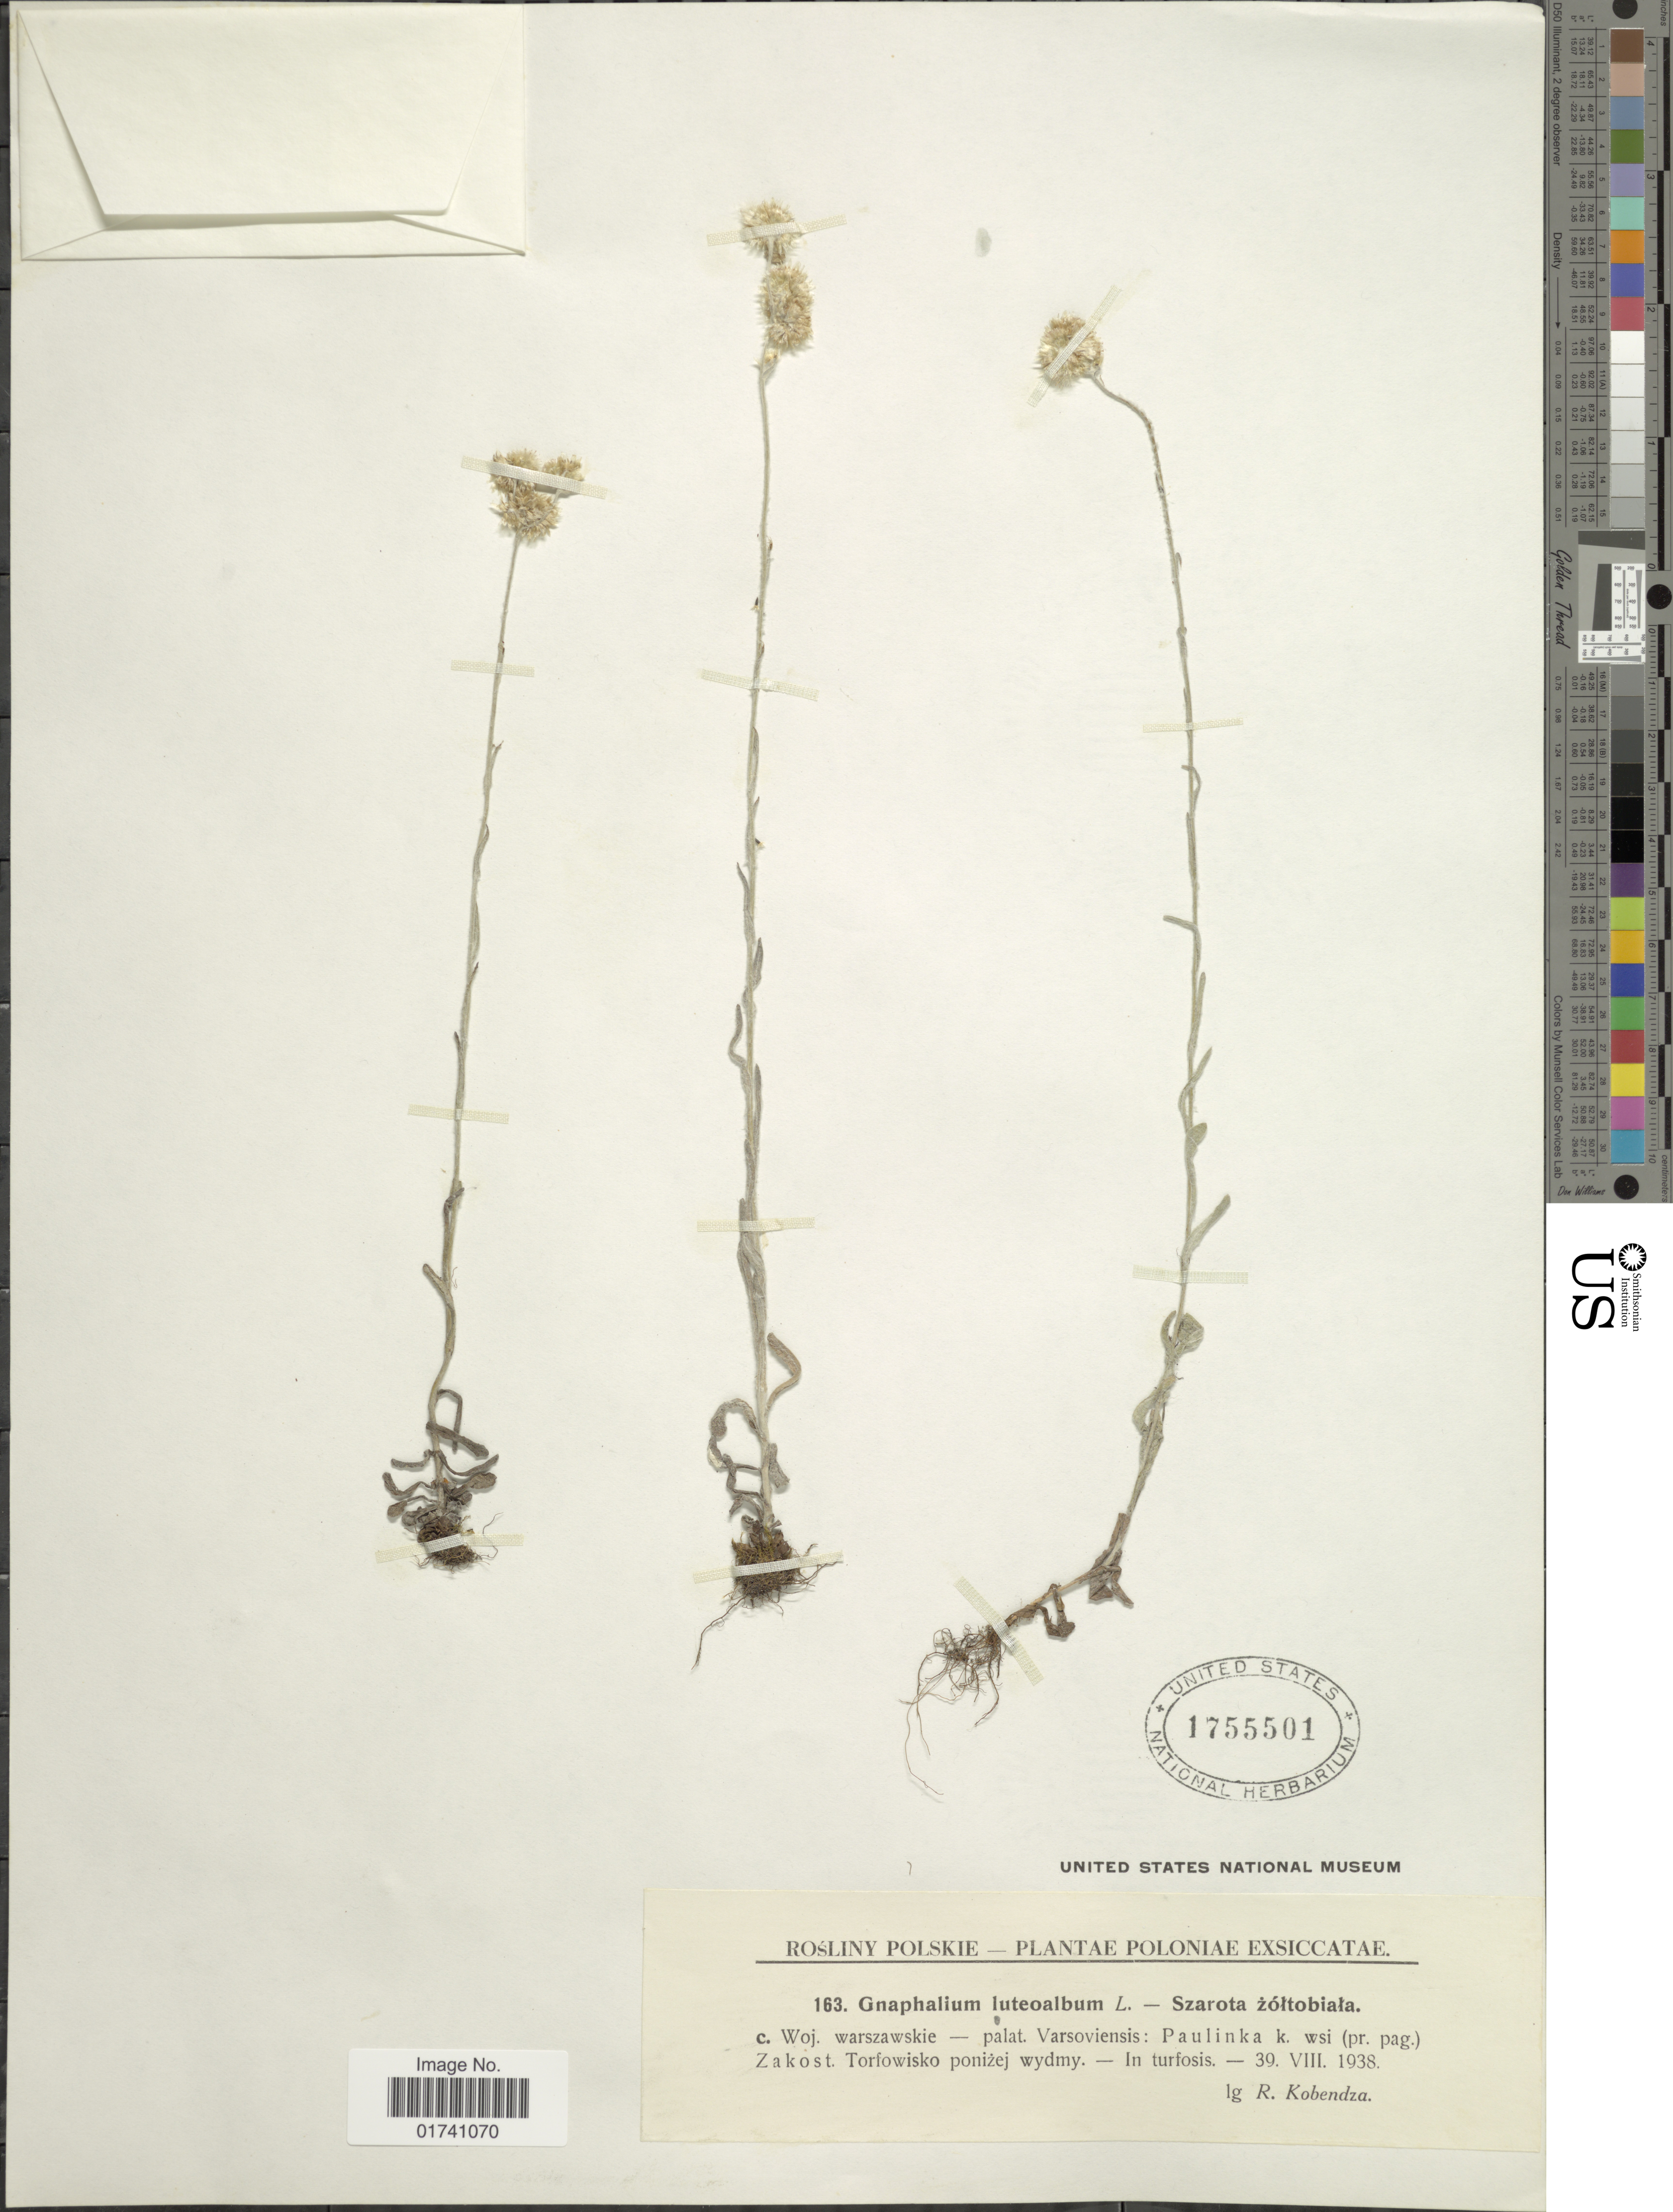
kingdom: Plantae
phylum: Tracheophyta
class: Magnoliopsida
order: Asterales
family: Asteraceae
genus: Laphangium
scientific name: Laphangium luteoalbum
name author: (L.) Tzvelev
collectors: R. Kobendza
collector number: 163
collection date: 1938-08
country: Poland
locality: Polonia. C. Woj. warszawskie - palat. Varsoviensis: Paulinka k. wsi (pr. pag.) Zakost. Torfowisko ponizej wydmy.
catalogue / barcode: US 1755501